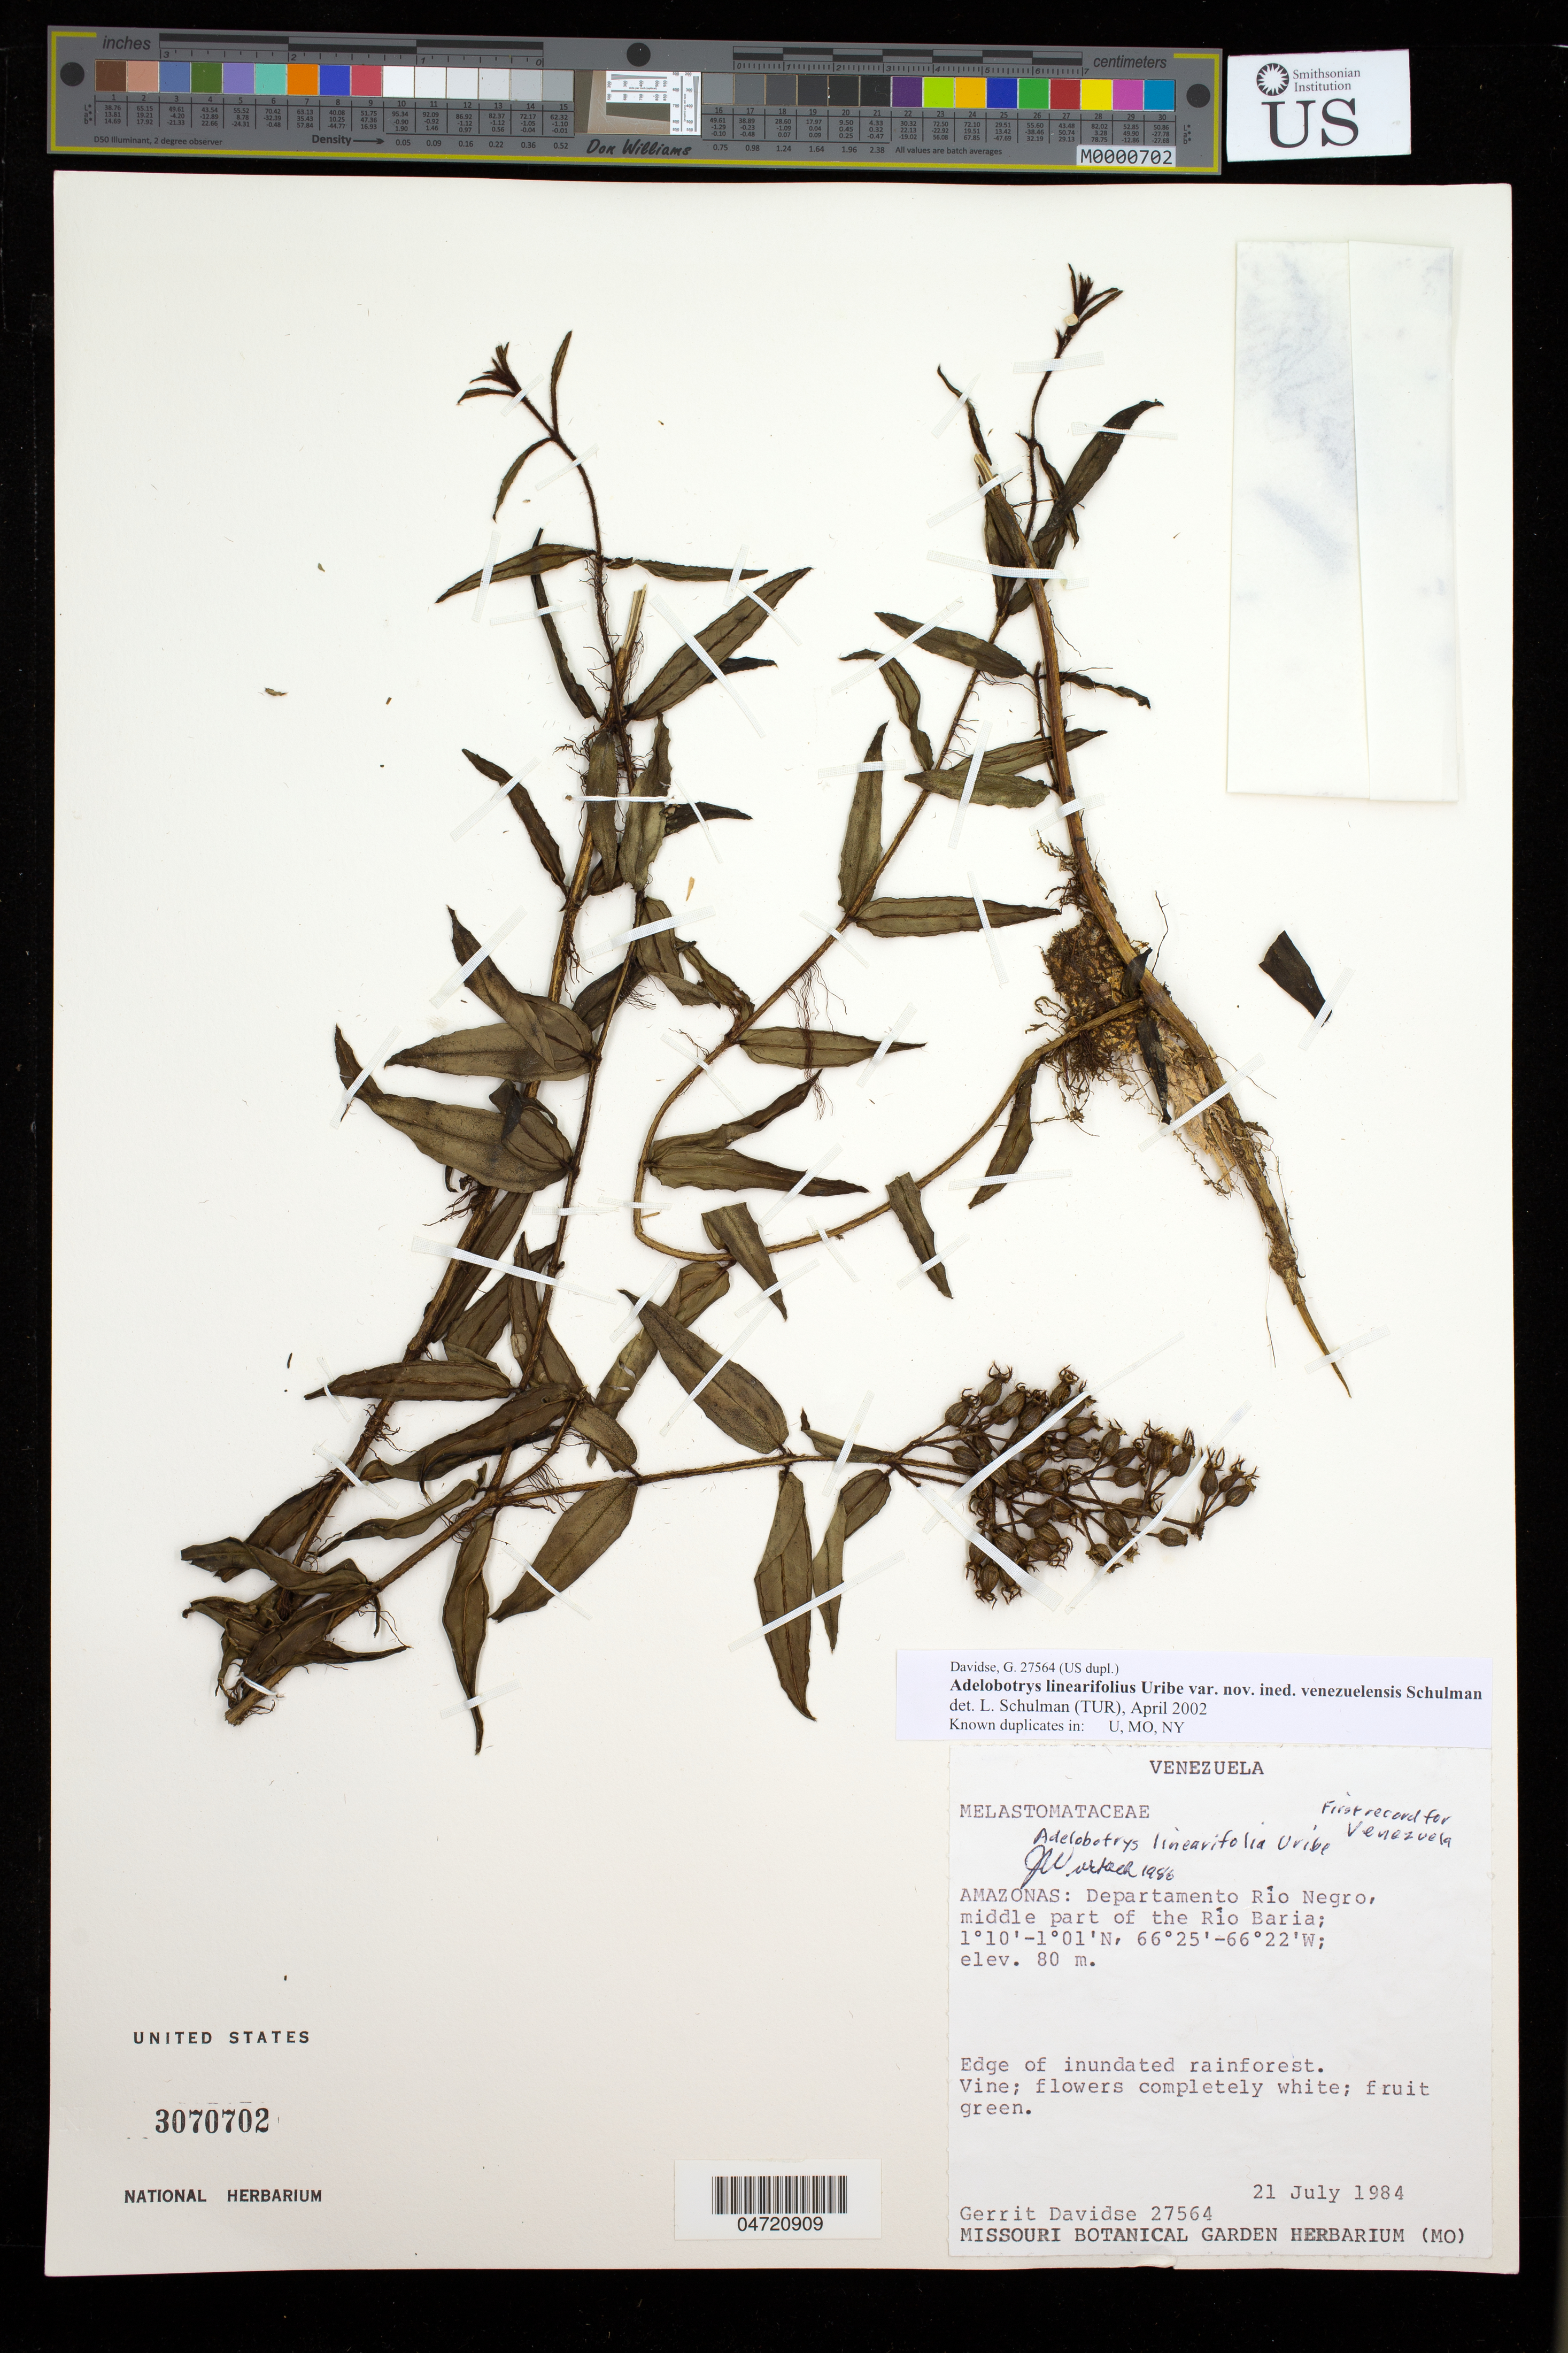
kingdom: Plantae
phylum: Tracheophyta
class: Magnoliopsida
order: Myrtales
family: Melastomataceae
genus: Adelobotrys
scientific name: Adelobotrys linearifolia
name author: L. Uribe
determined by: Schulman, Leif, (TUR), University of Turku (FINLAND)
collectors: G. Davidse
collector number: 27564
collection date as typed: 21 Jul 1984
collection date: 1984-07-21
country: Venezuela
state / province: Amazonas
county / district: Dpto Río Negro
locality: Middle part of the Rio Baria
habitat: Edge of inundated rainforest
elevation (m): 80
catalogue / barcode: US 3070702